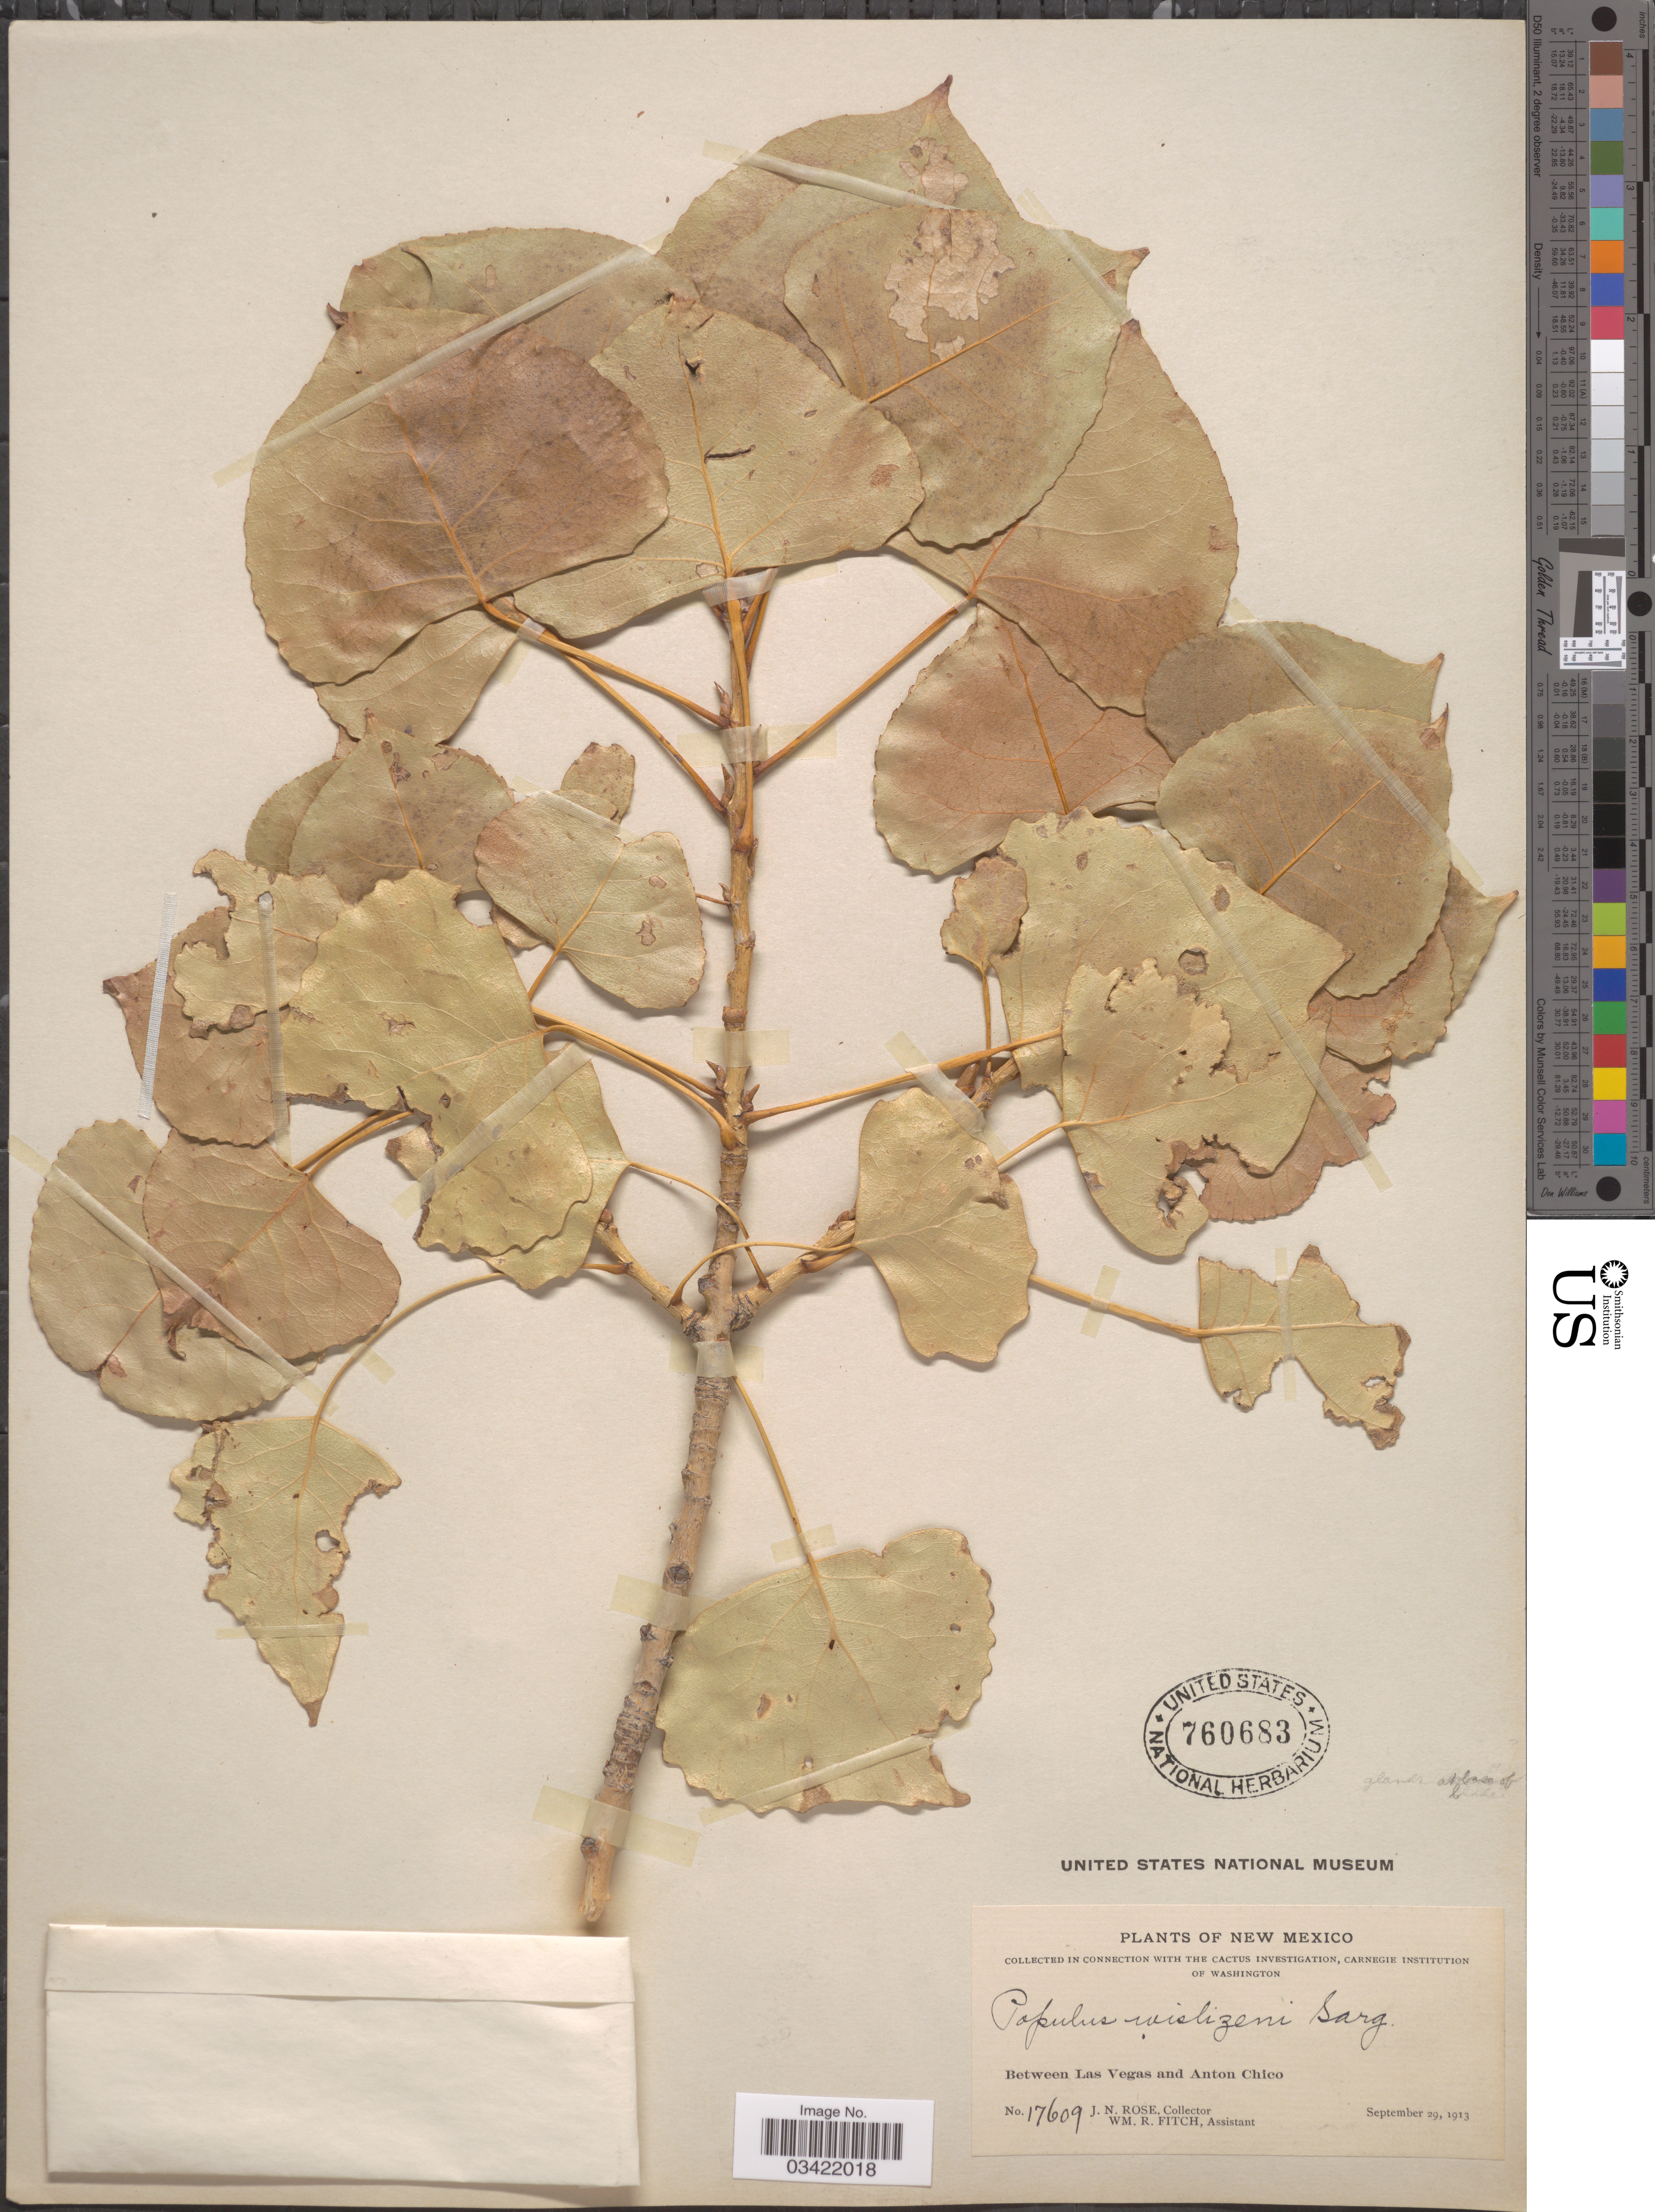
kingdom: Plantae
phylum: Tracheophyta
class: Magnoliopsida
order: Malpighiales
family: Salicaceae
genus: Populus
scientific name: Populus deltoides subsp. wislizeni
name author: (S. Watson) Eckenw.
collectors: J. N. Rose & W. R. Fitch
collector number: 17609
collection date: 1913-09-29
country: United States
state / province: New Mexico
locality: Between Las Vegas and Anton Chico.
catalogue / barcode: US 760683